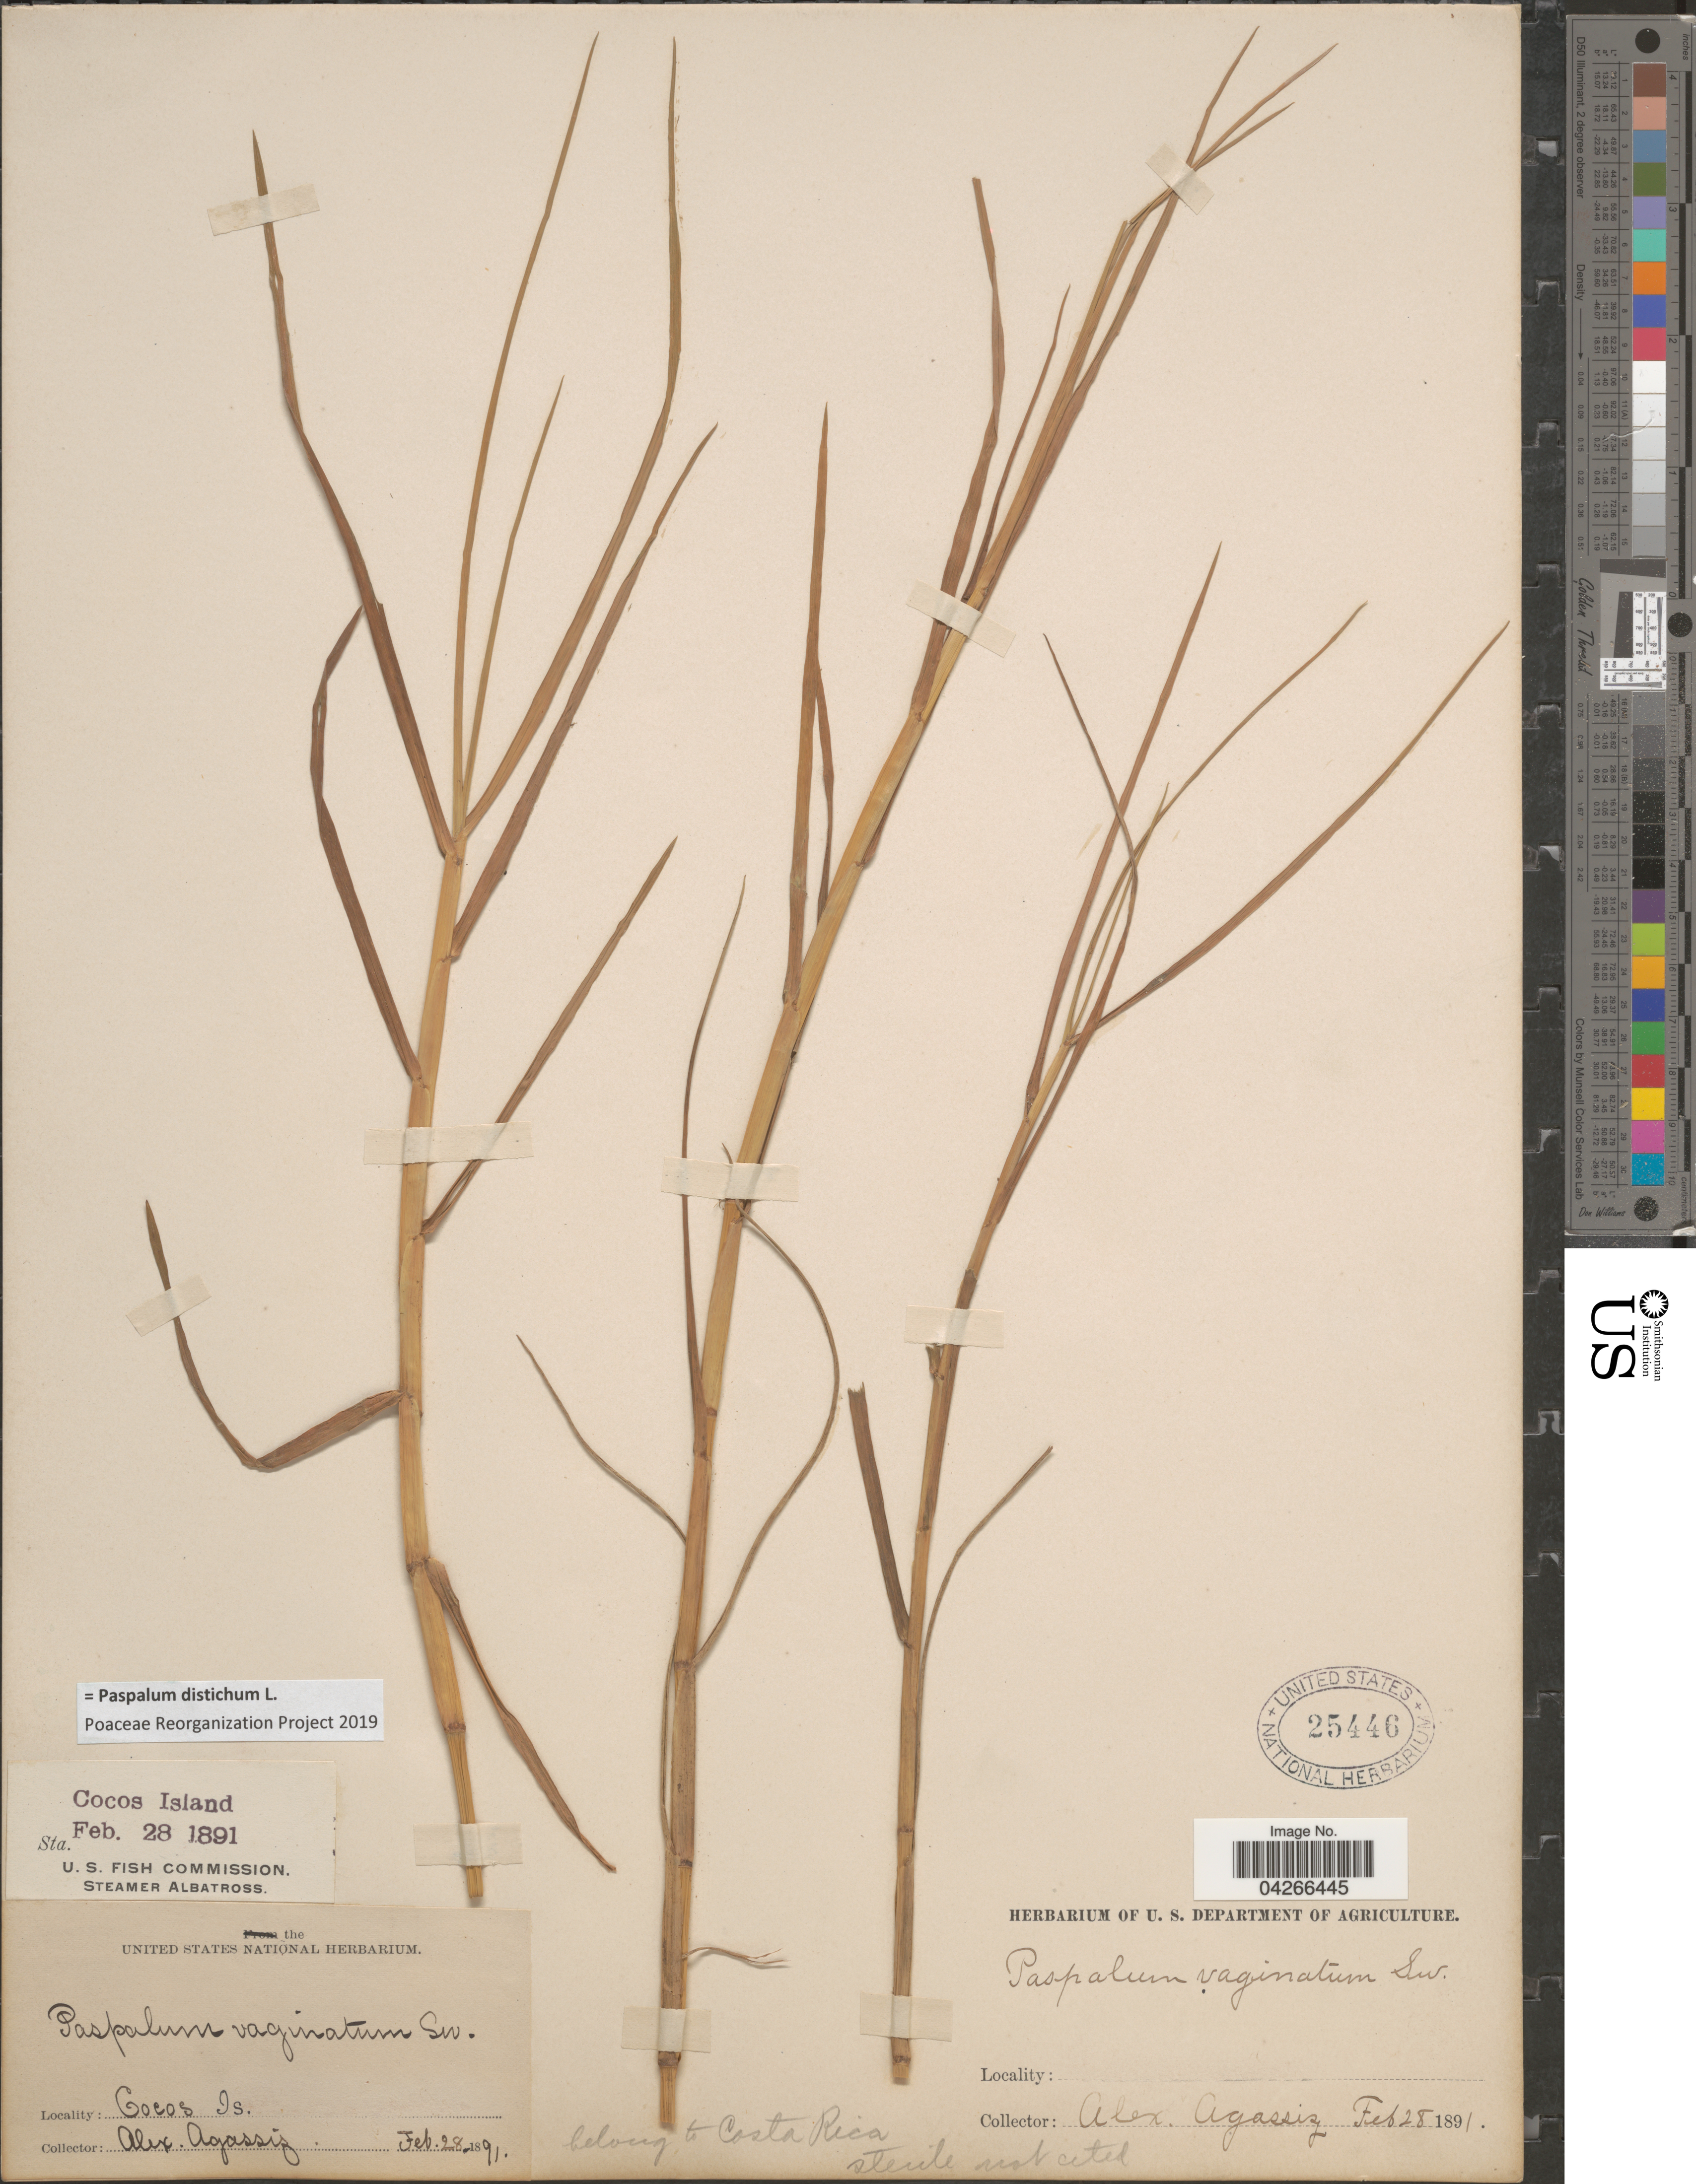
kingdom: Plantae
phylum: Tracheophyta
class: Liliopsida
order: Poales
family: Poaceae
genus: Paspalum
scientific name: Paspalum distichum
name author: L.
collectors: A. E. Agassiz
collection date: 1891-02-28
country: Australia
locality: Cocos Is.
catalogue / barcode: US 25446